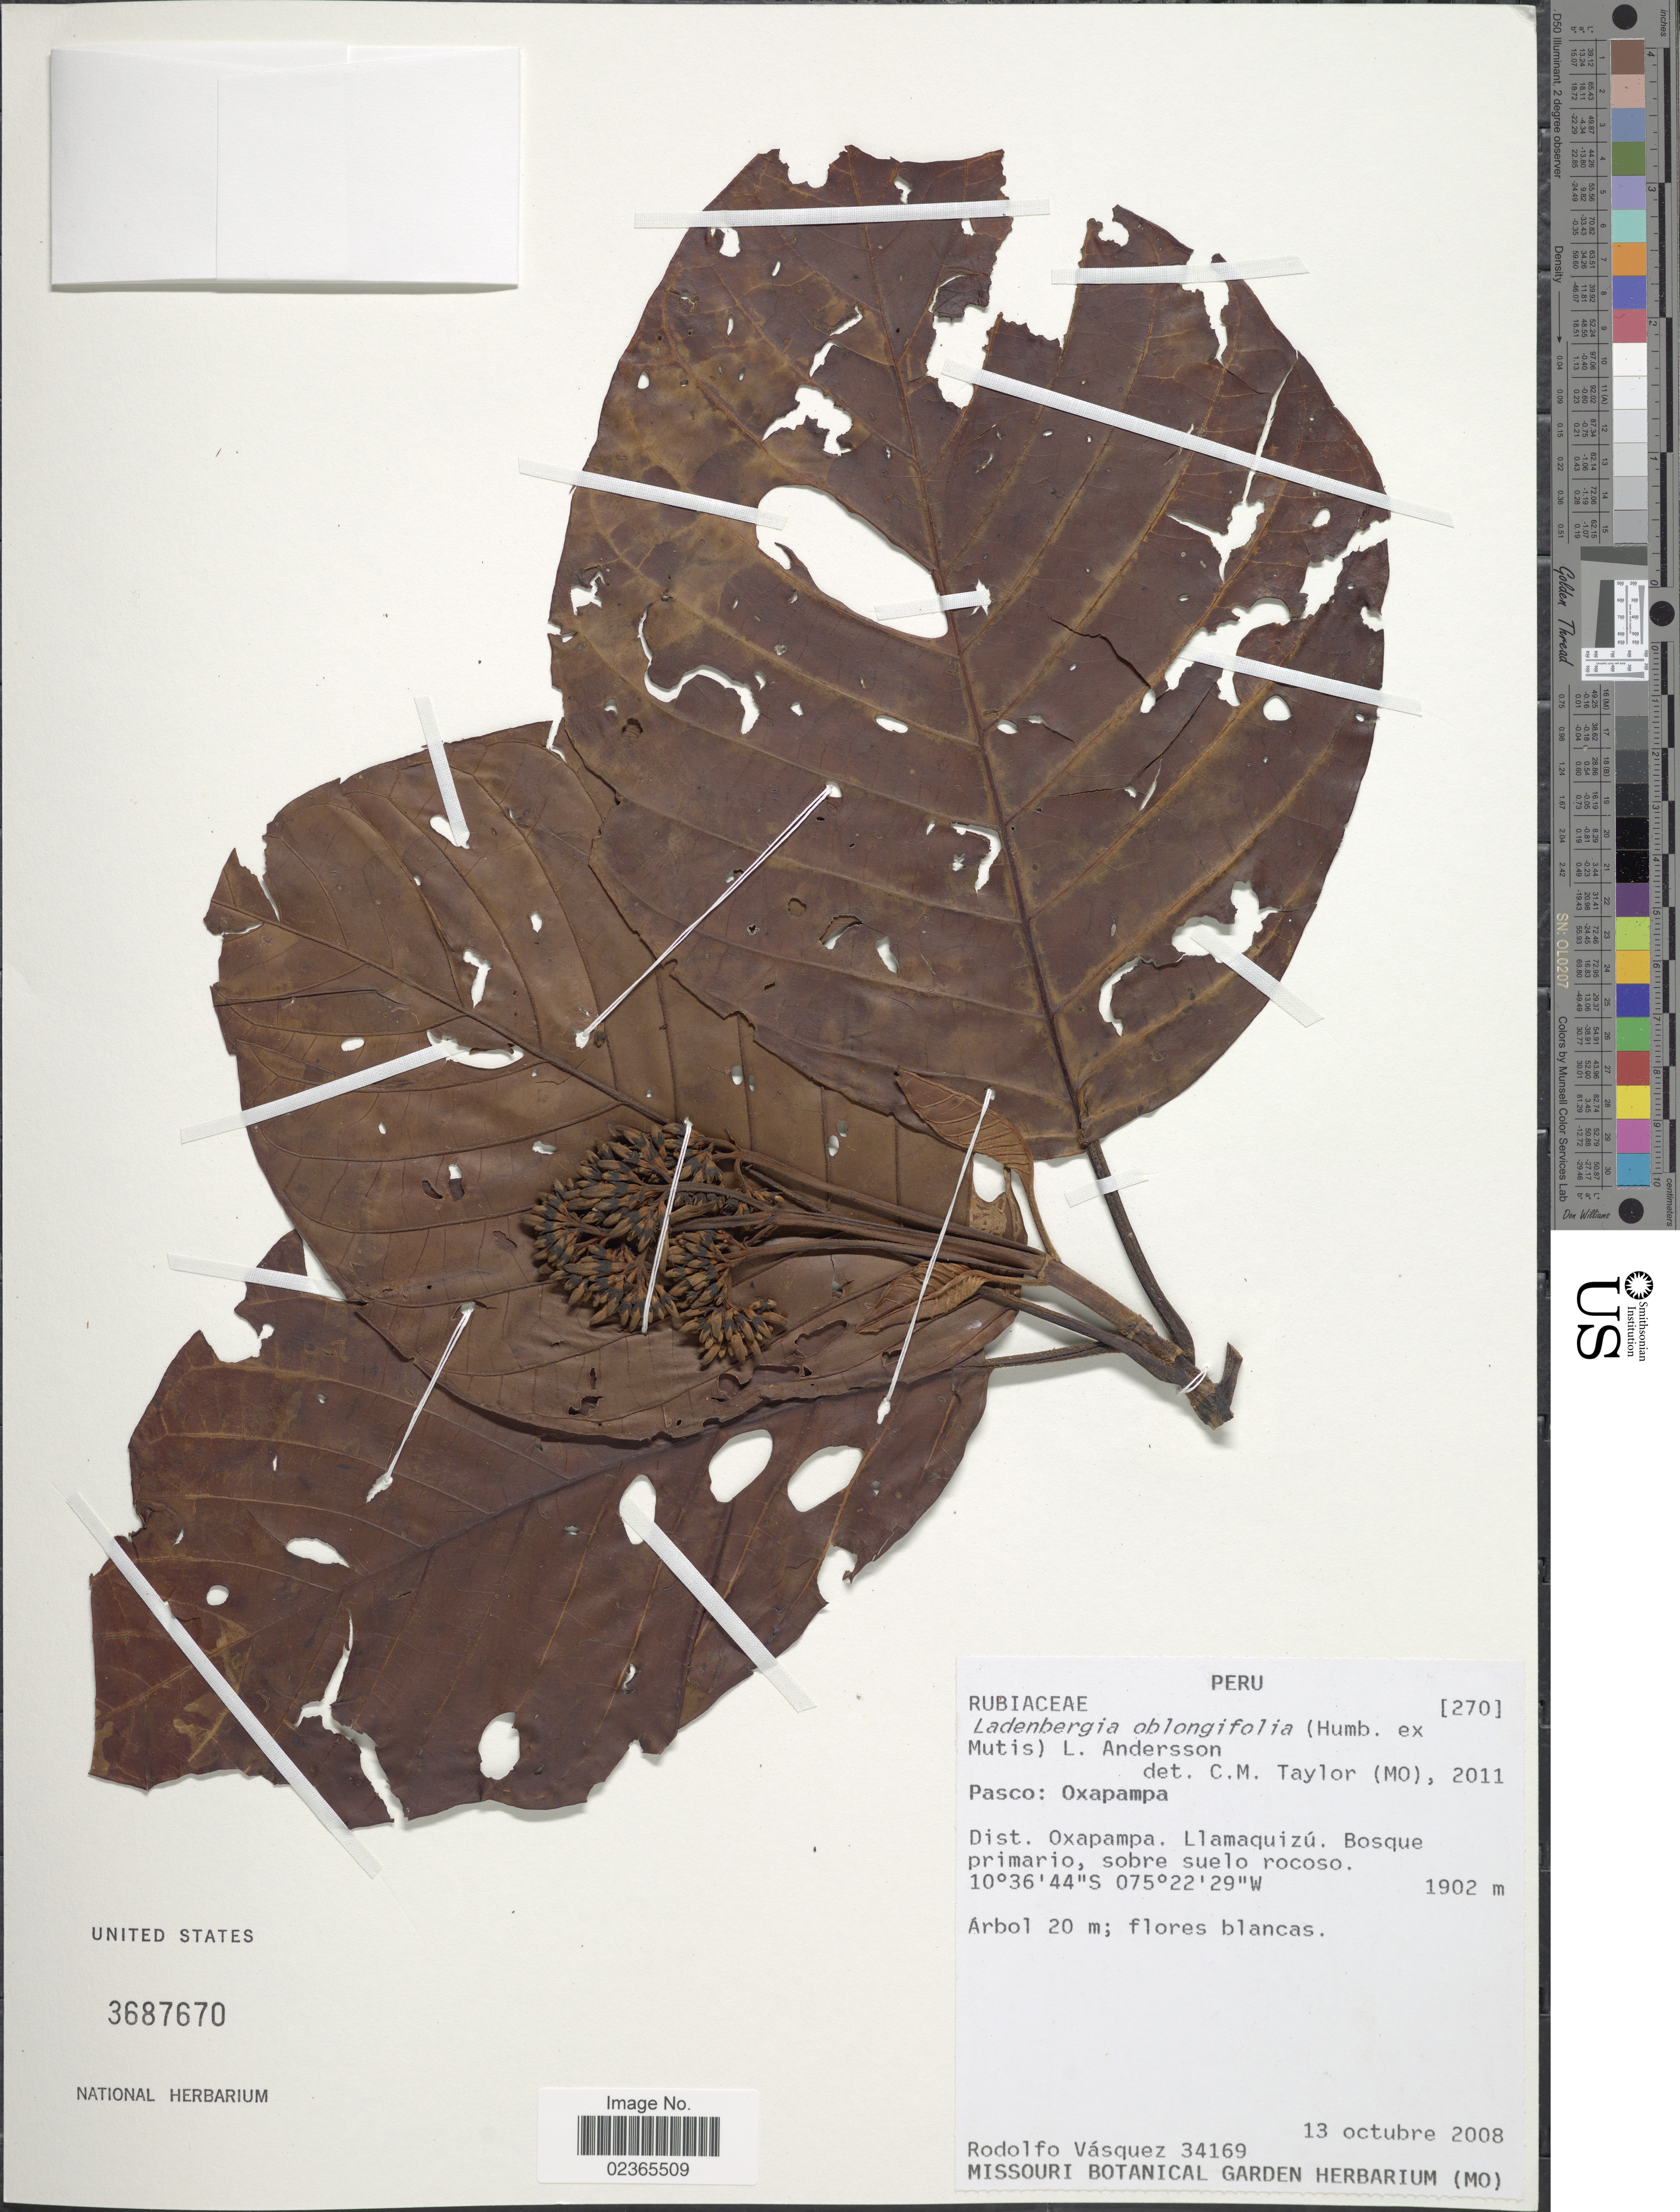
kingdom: Plantae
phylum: Tracheophyta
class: Magnoliopsida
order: Gentianales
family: Rubiaceae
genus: Ladenbergia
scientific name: Ladenbergia oblongifolia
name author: (Mutis) L. Andersson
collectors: R. Vásquez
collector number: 34169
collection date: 2008-10-13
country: Peru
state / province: Pasco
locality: Oxapampa, Llamaquizu. Bosque primario, sobre suelo rocoso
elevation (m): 1902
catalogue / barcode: US 3687670